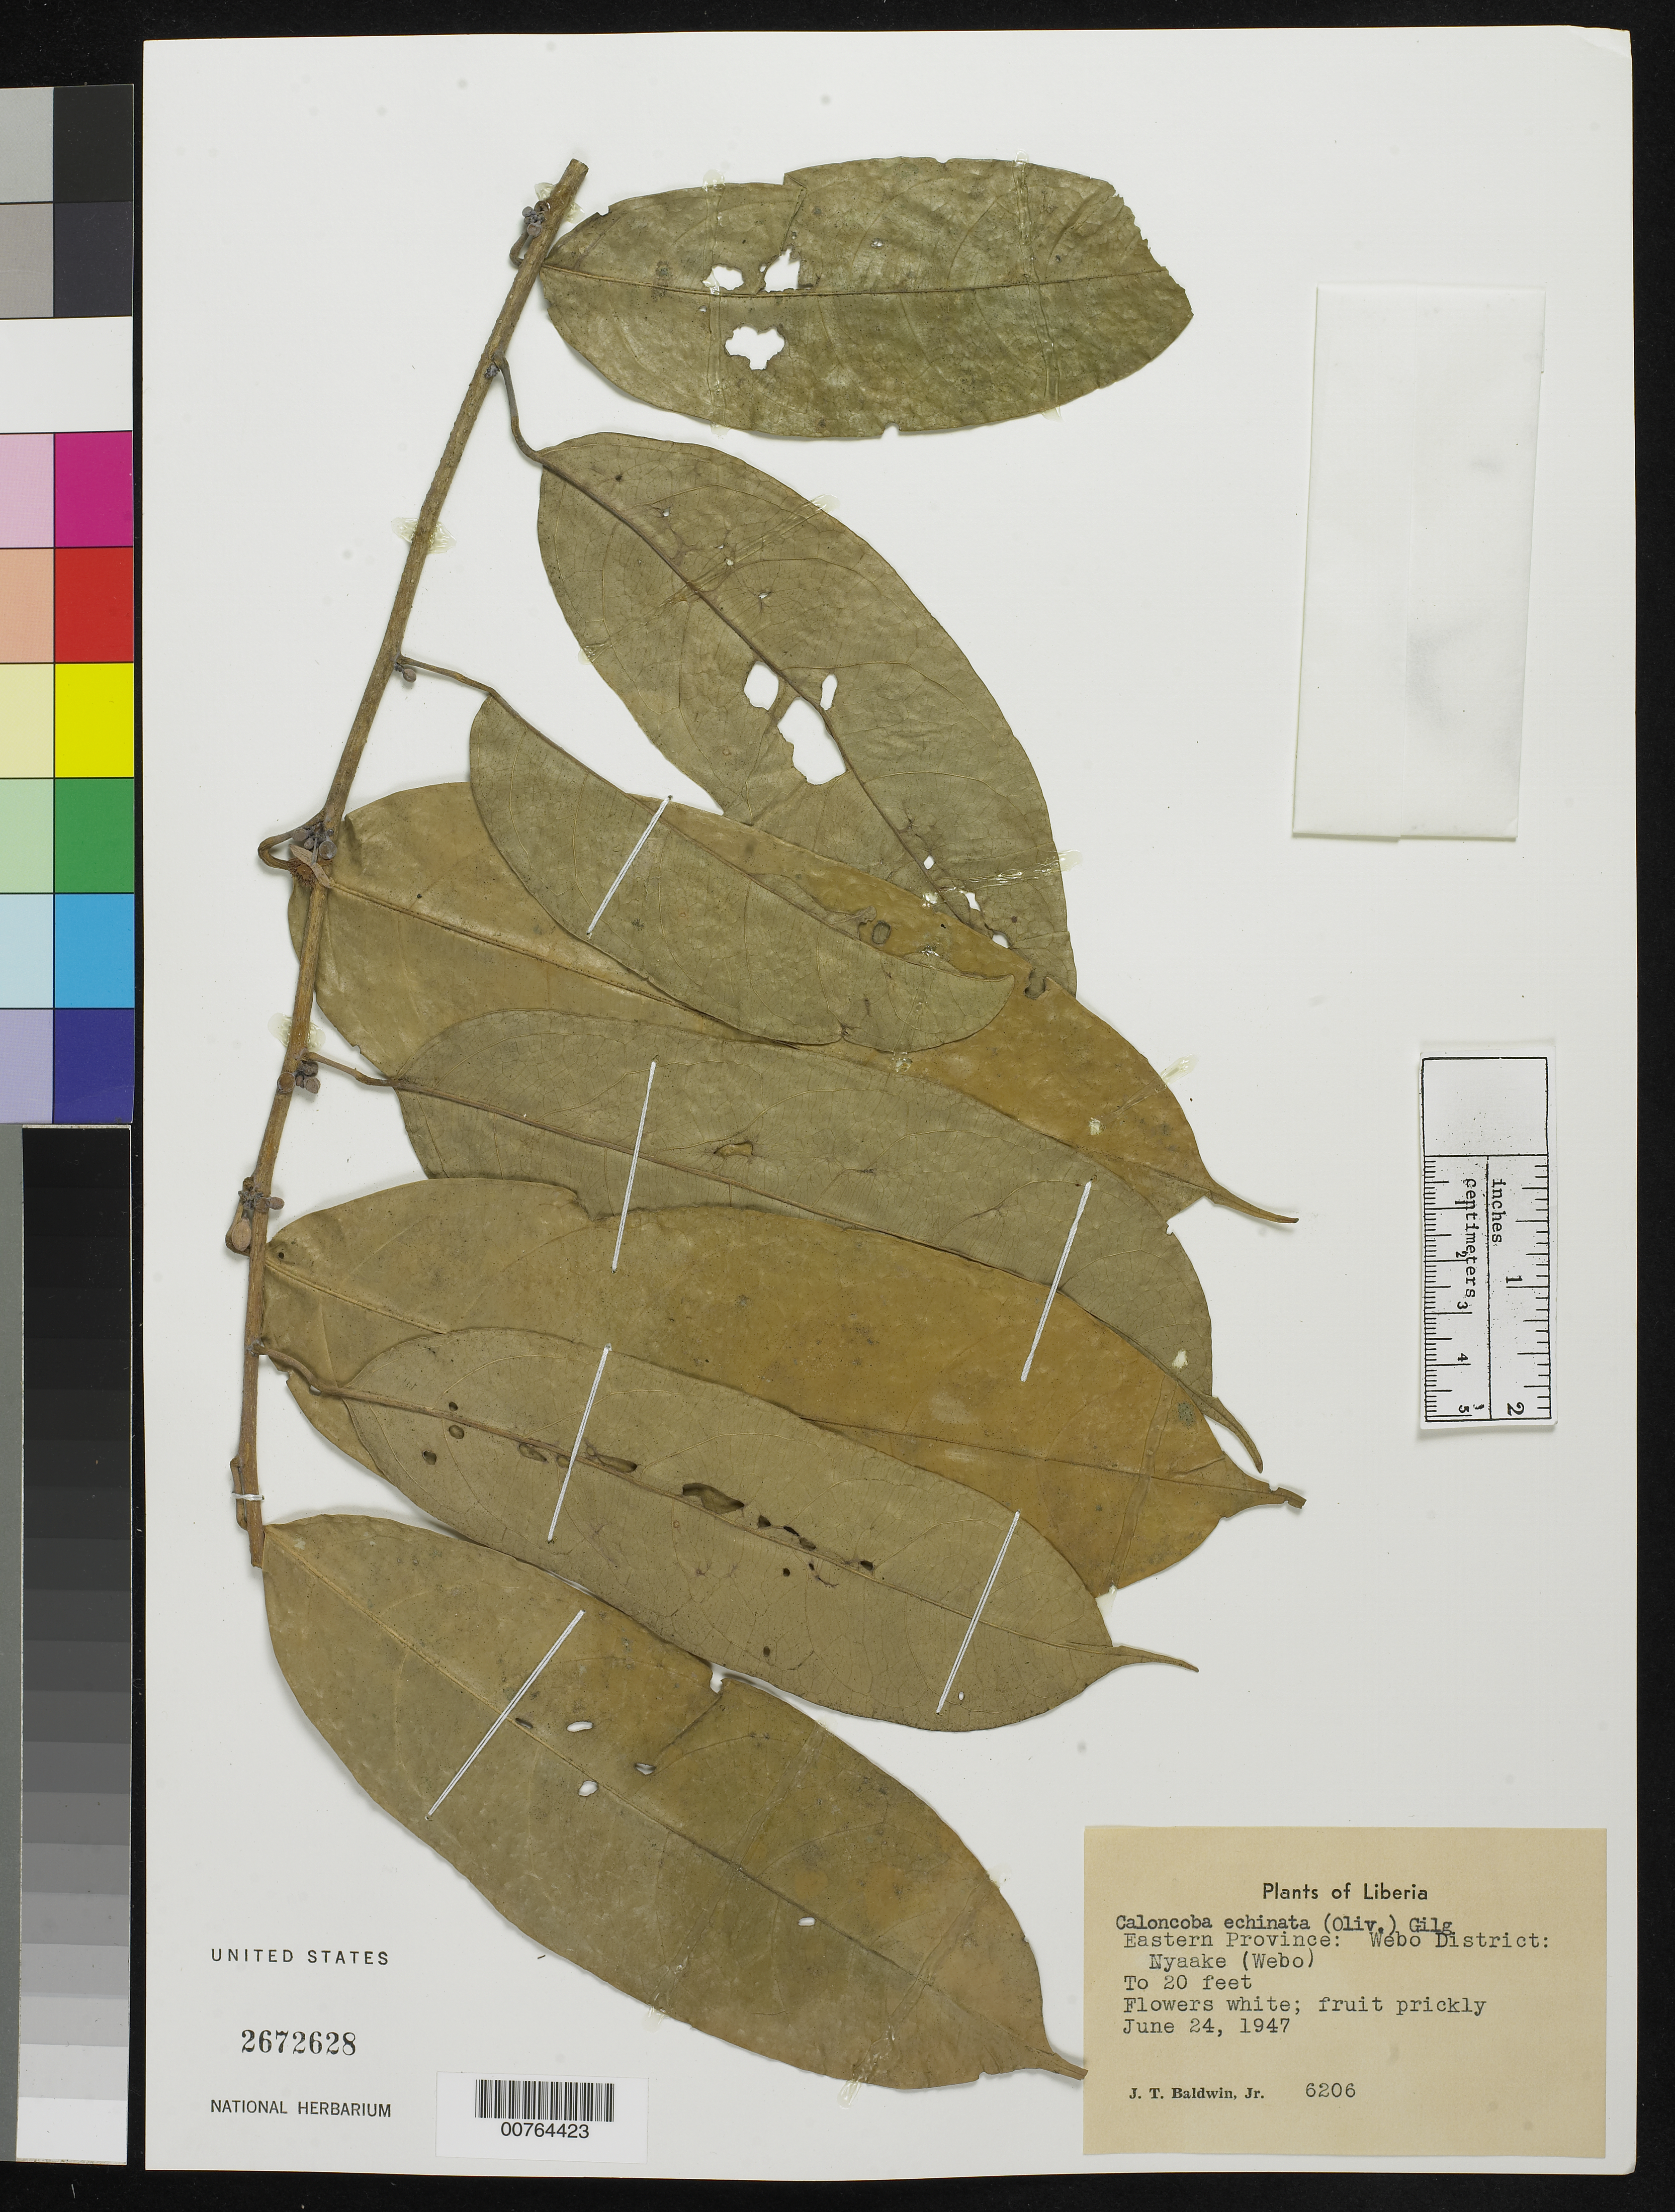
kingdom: Plantae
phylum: Tracheophyta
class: Magnoliopsida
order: Malpighiales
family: Achariaceae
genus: Caloncoba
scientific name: Caloncoba echinata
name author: (Oliv.) Gilg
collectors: J. T. Baldwin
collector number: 6206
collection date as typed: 24 Jun 1947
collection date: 1947-06-24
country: Liberia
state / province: River Gee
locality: Eastern Province: Webo District: Nyaake (Webo)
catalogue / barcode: US 2672628